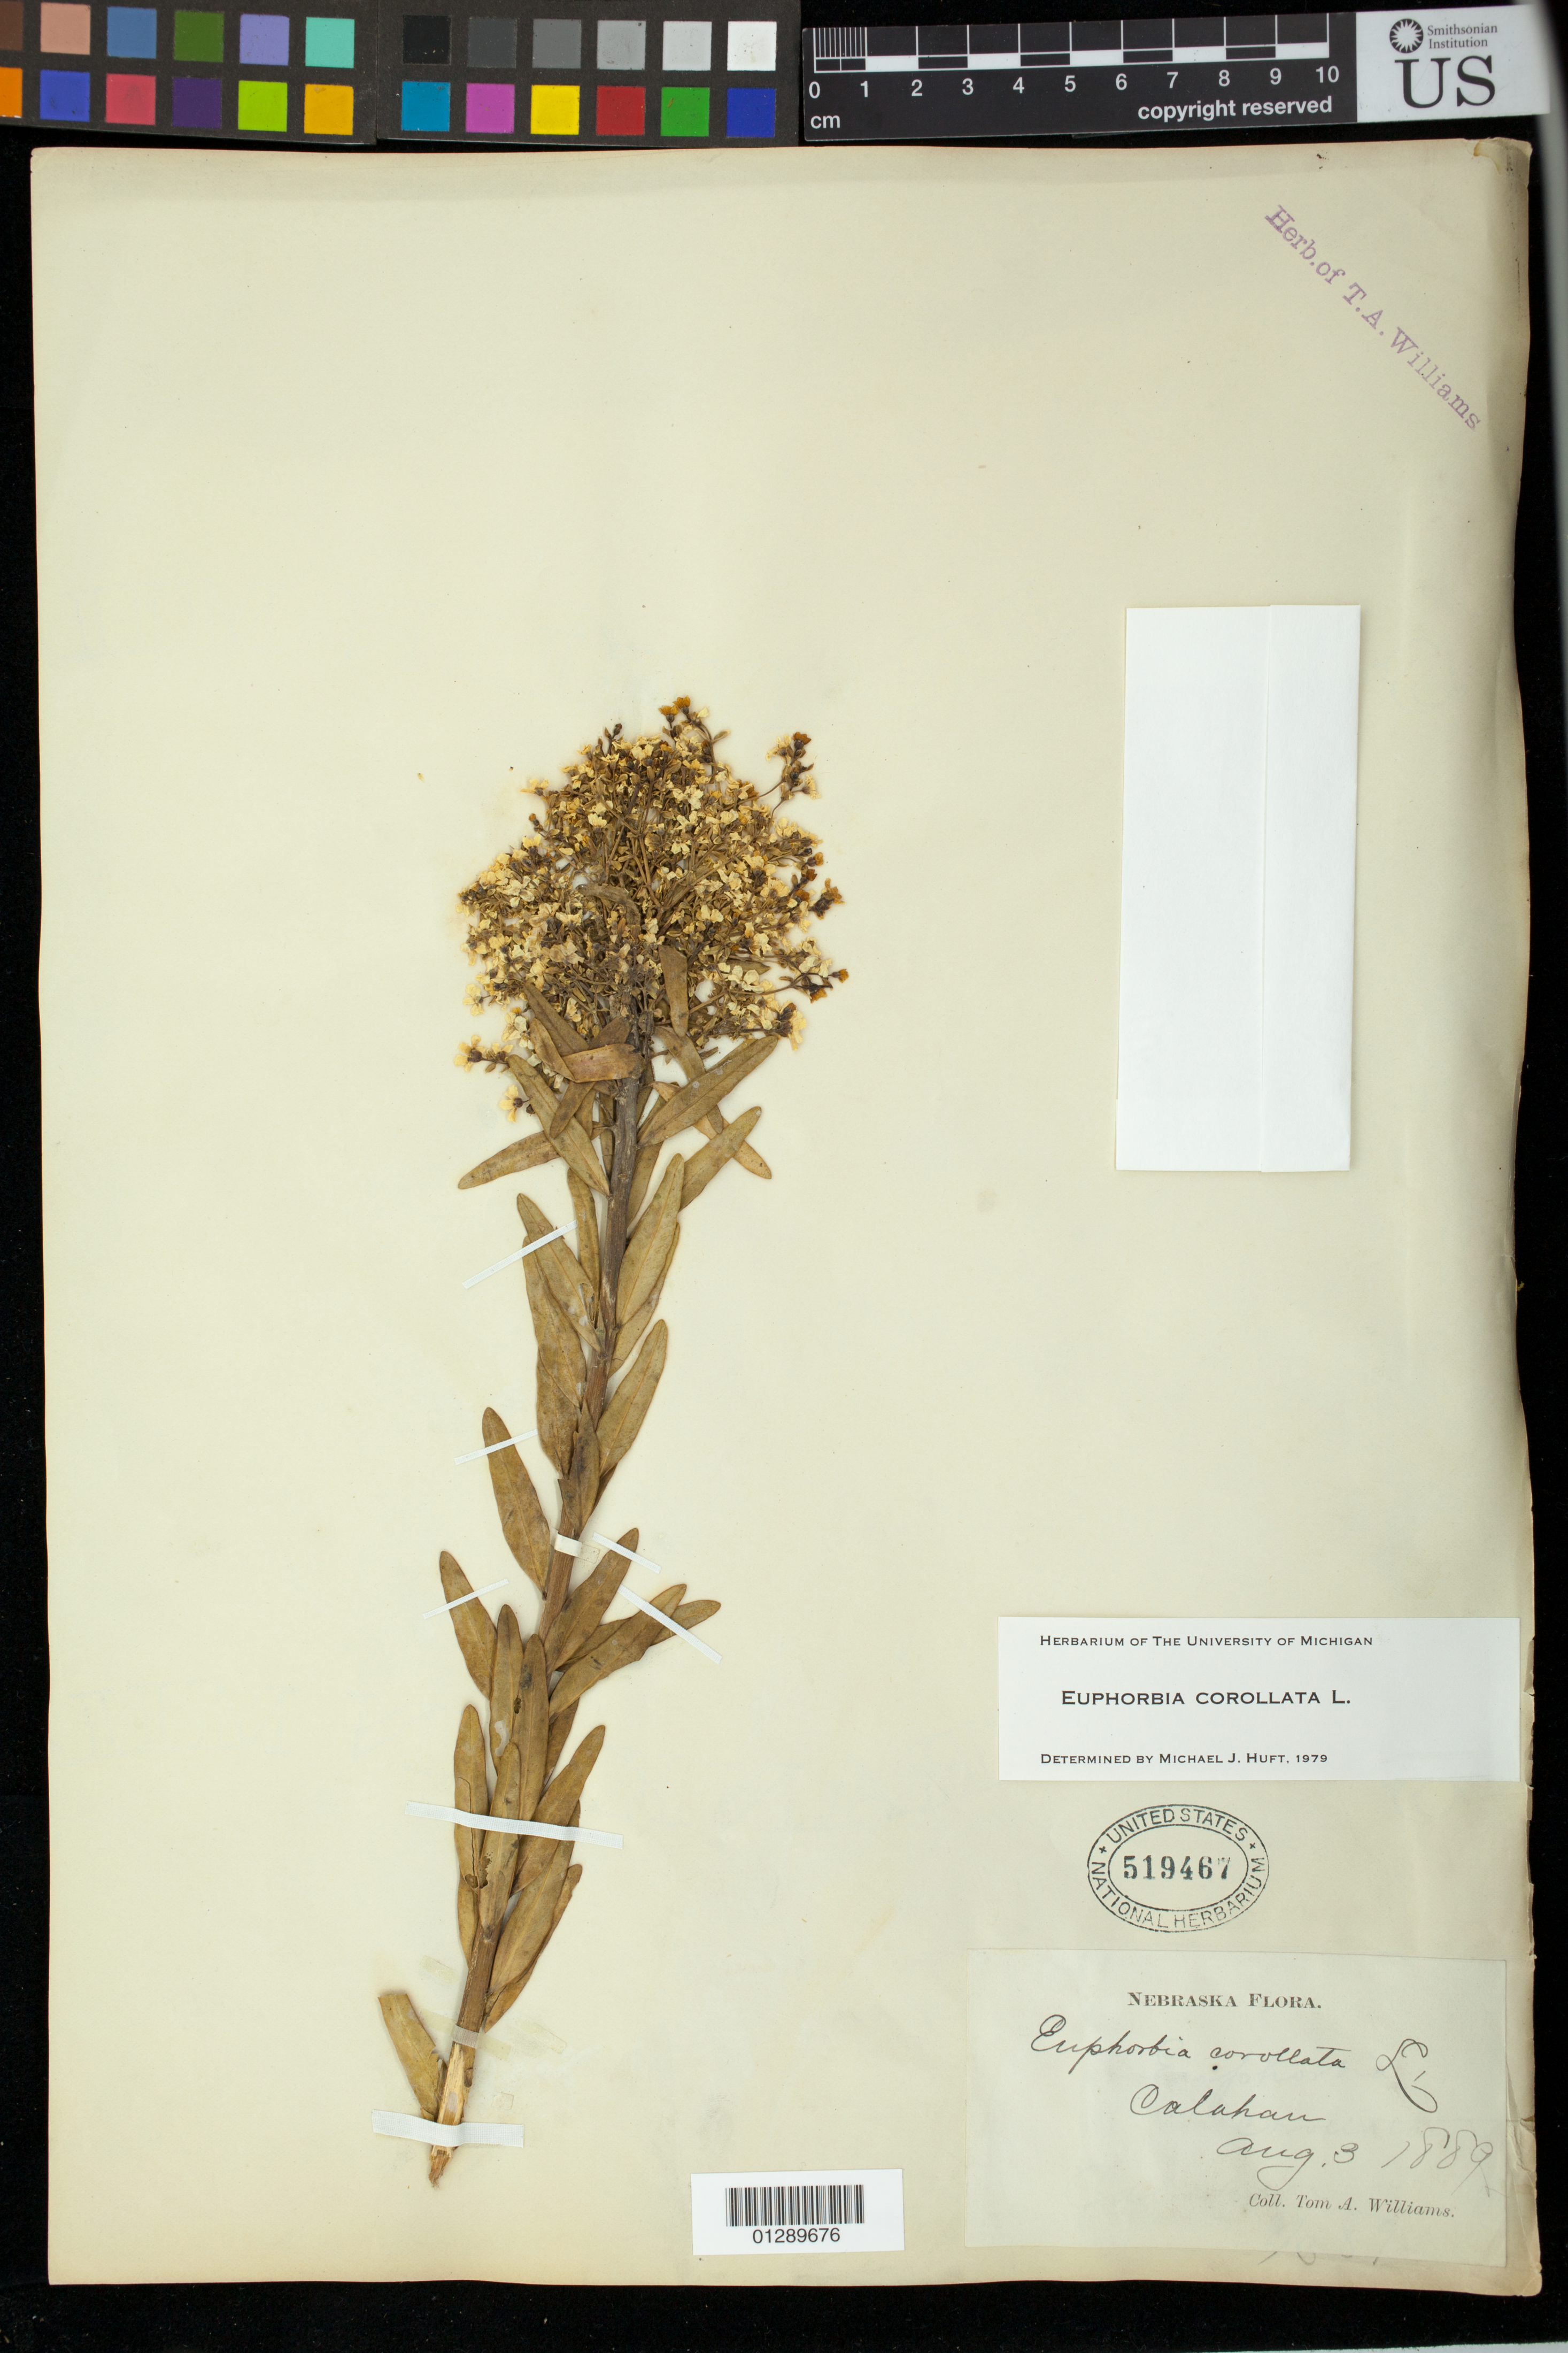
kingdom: Plantae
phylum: Tracheophyta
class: Magnoliopsida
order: Malpighiales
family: Euphorbiaceae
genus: Euphorbia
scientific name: Euphorbia corollata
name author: L.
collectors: T. A. Williams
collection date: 1889-08-03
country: United States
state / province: Nebraska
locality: Calahan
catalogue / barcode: US 519467